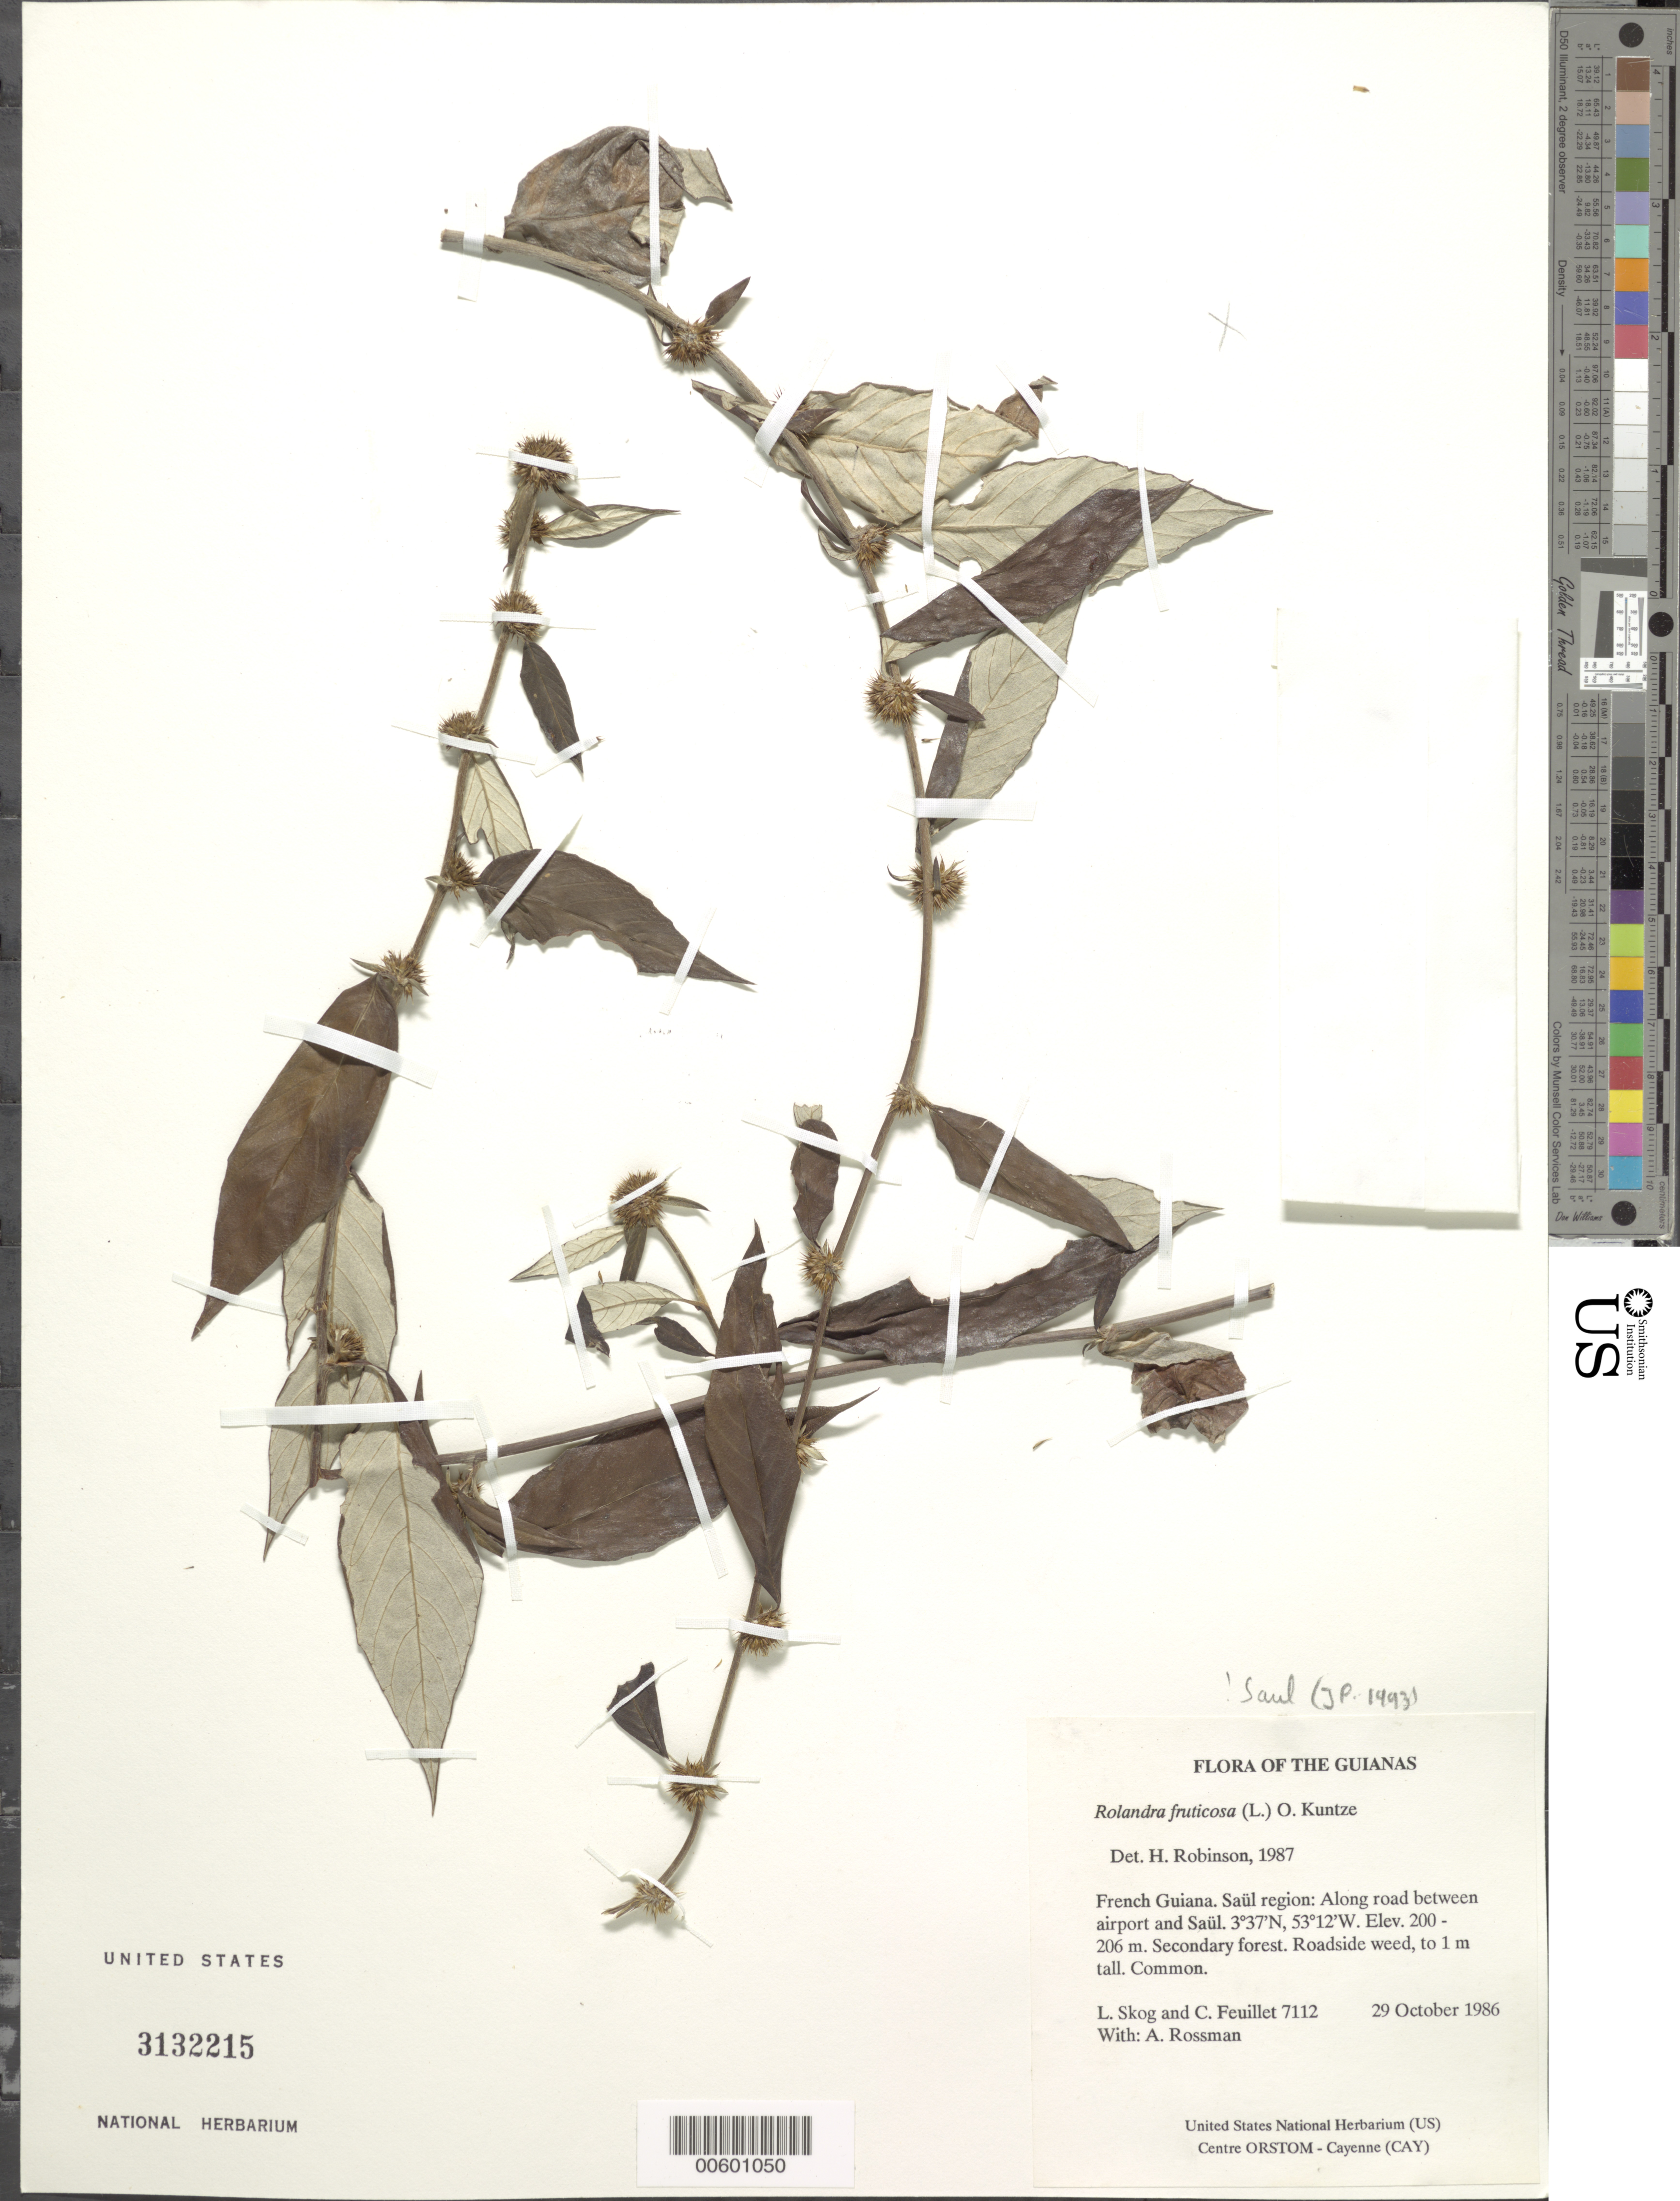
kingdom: Plantae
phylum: Tracheophyta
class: Magnoliopsida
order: Asterales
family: Asteraceae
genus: Rolandra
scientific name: Rolandra fruticosa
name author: (L.) Kuntze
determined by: Robinson, Harold E., (US)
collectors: L. E. Skog, C. Feuillet & A. Rossman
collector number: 7112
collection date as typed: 29 October 1986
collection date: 1986-10-29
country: French Guiana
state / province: Saint-Laurent-du-Maroni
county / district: Saül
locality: Along road between airport and Saül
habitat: Secondary forest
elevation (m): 200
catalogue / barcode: US 3132215